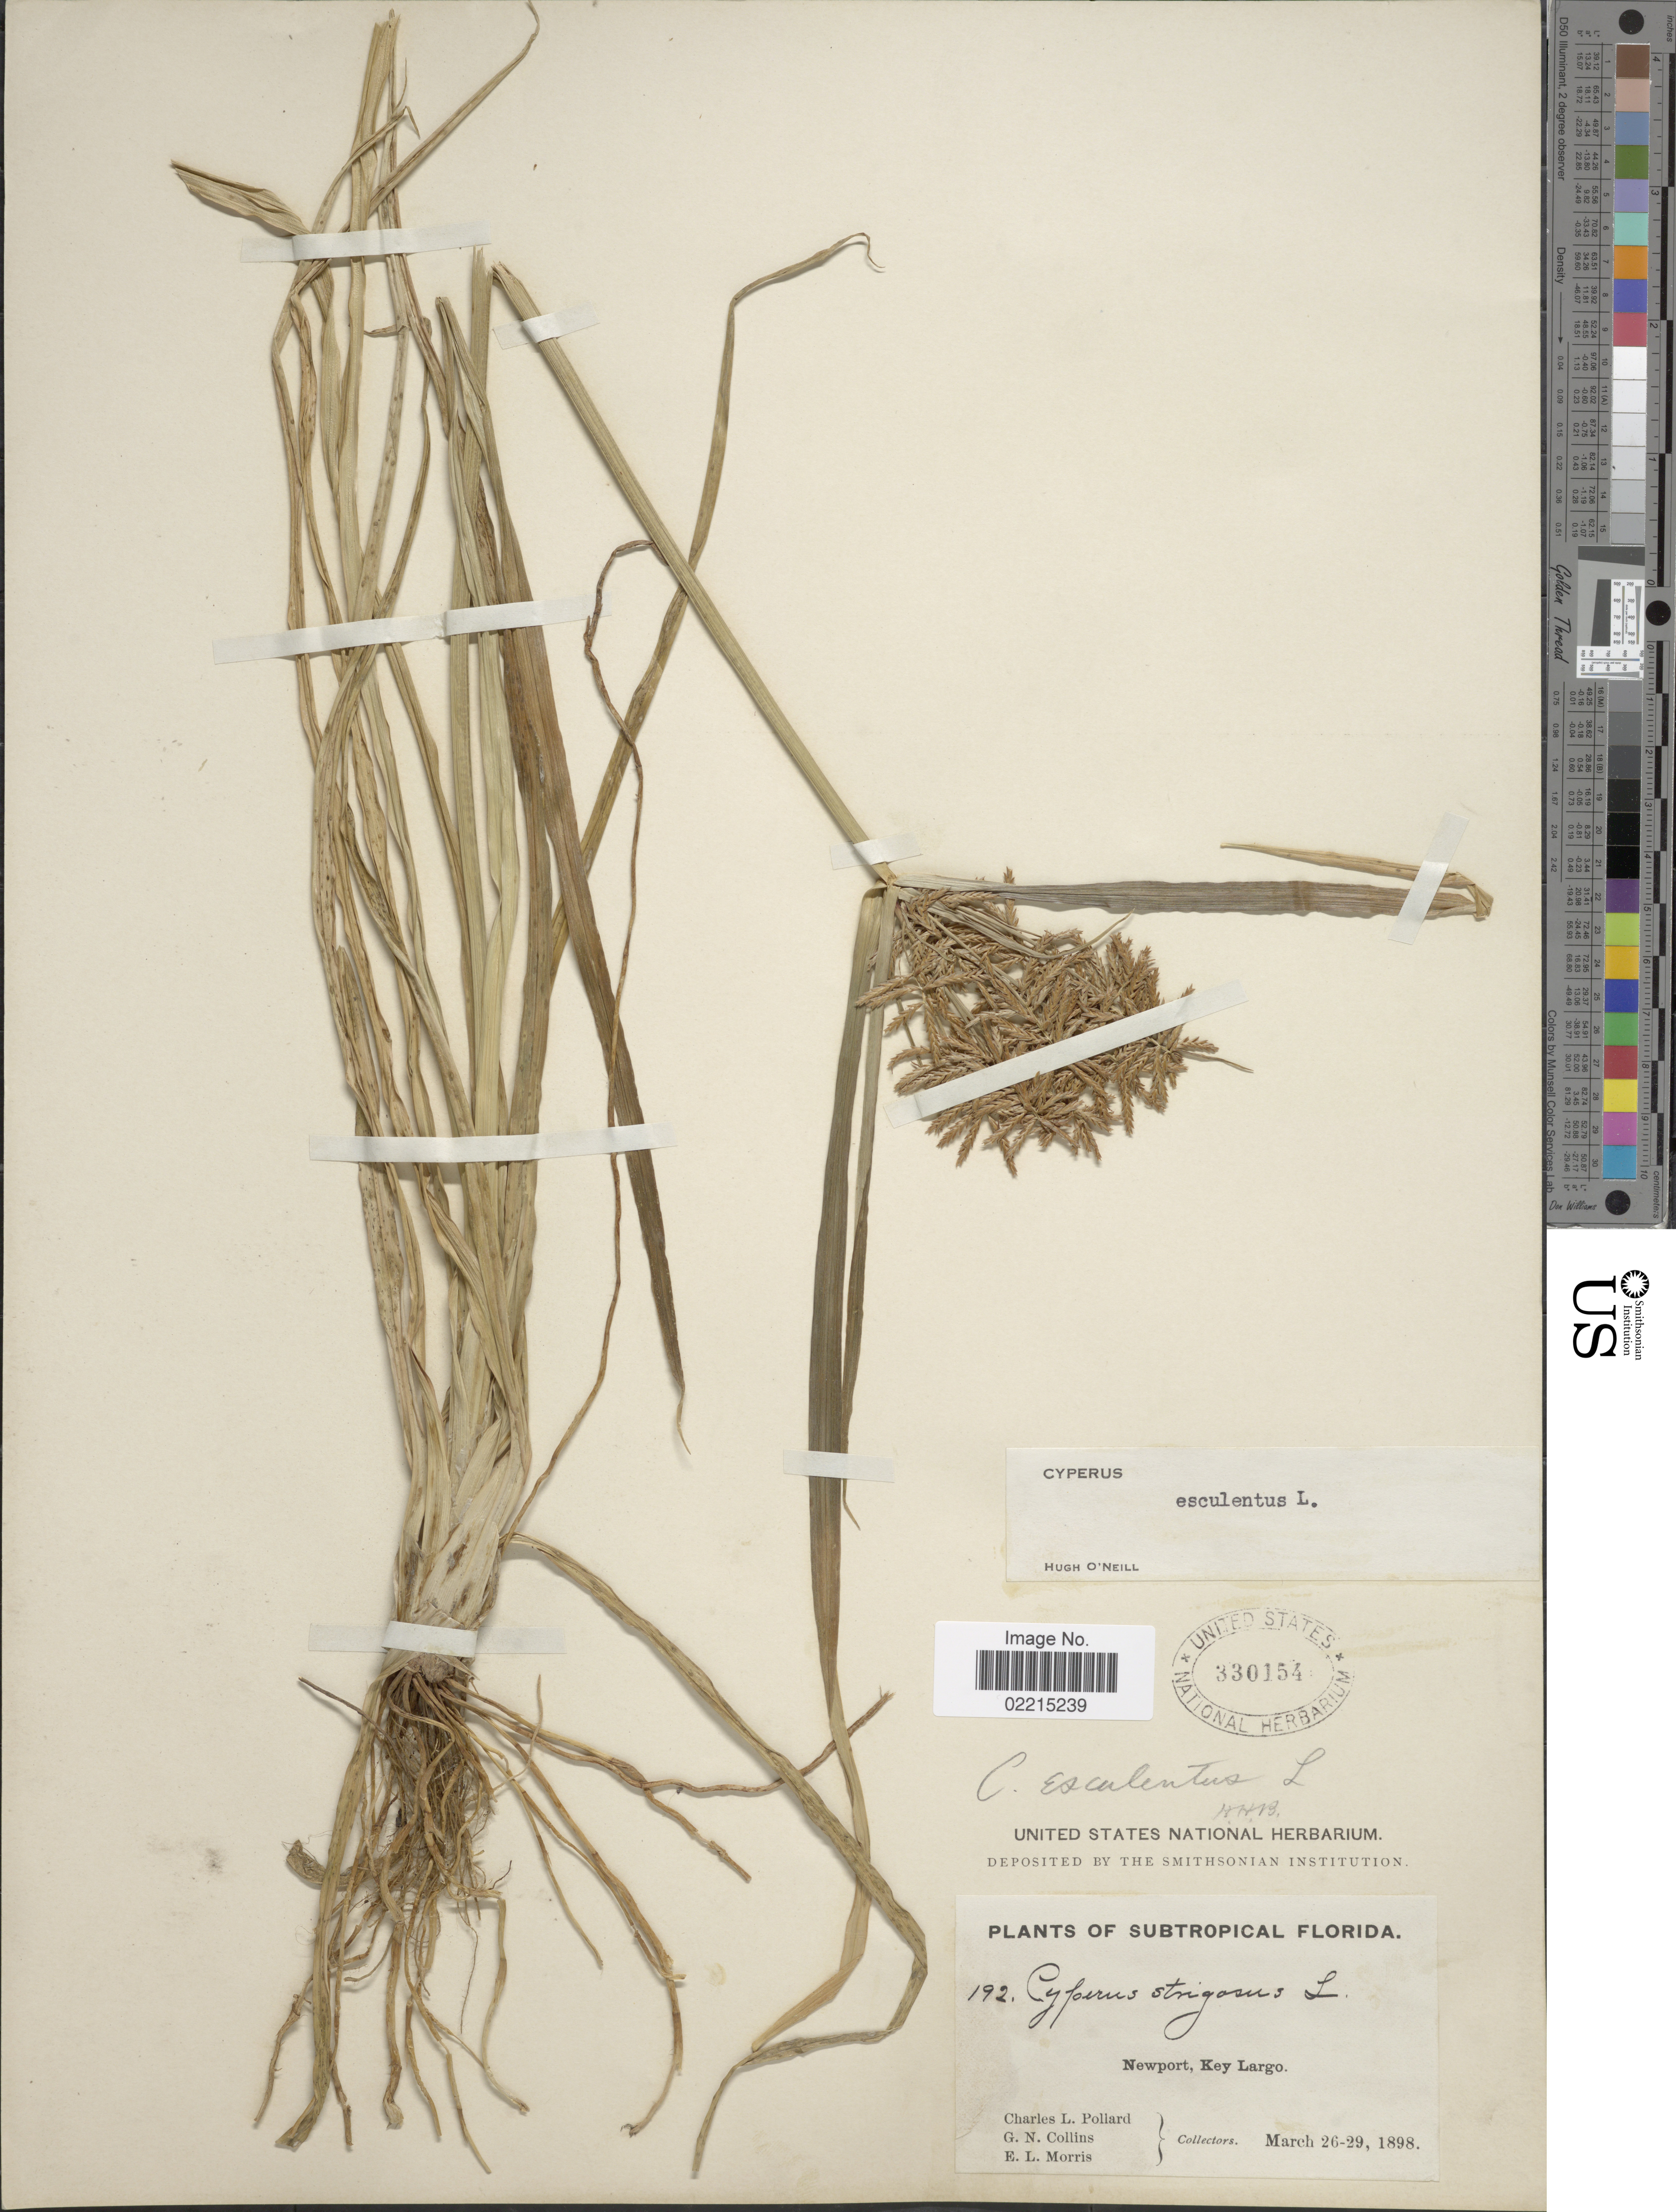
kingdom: Plantae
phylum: Tracheophyta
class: Liliopsida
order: Poales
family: Cyperaceae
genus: Cyperus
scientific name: Cyperus esculentus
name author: L.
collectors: C. L. Pollard, G. Collins & E. Morris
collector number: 192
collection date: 1898-03-26/1898-03-29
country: United States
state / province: Florida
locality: Newport, Key Largo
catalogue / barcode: US 330154